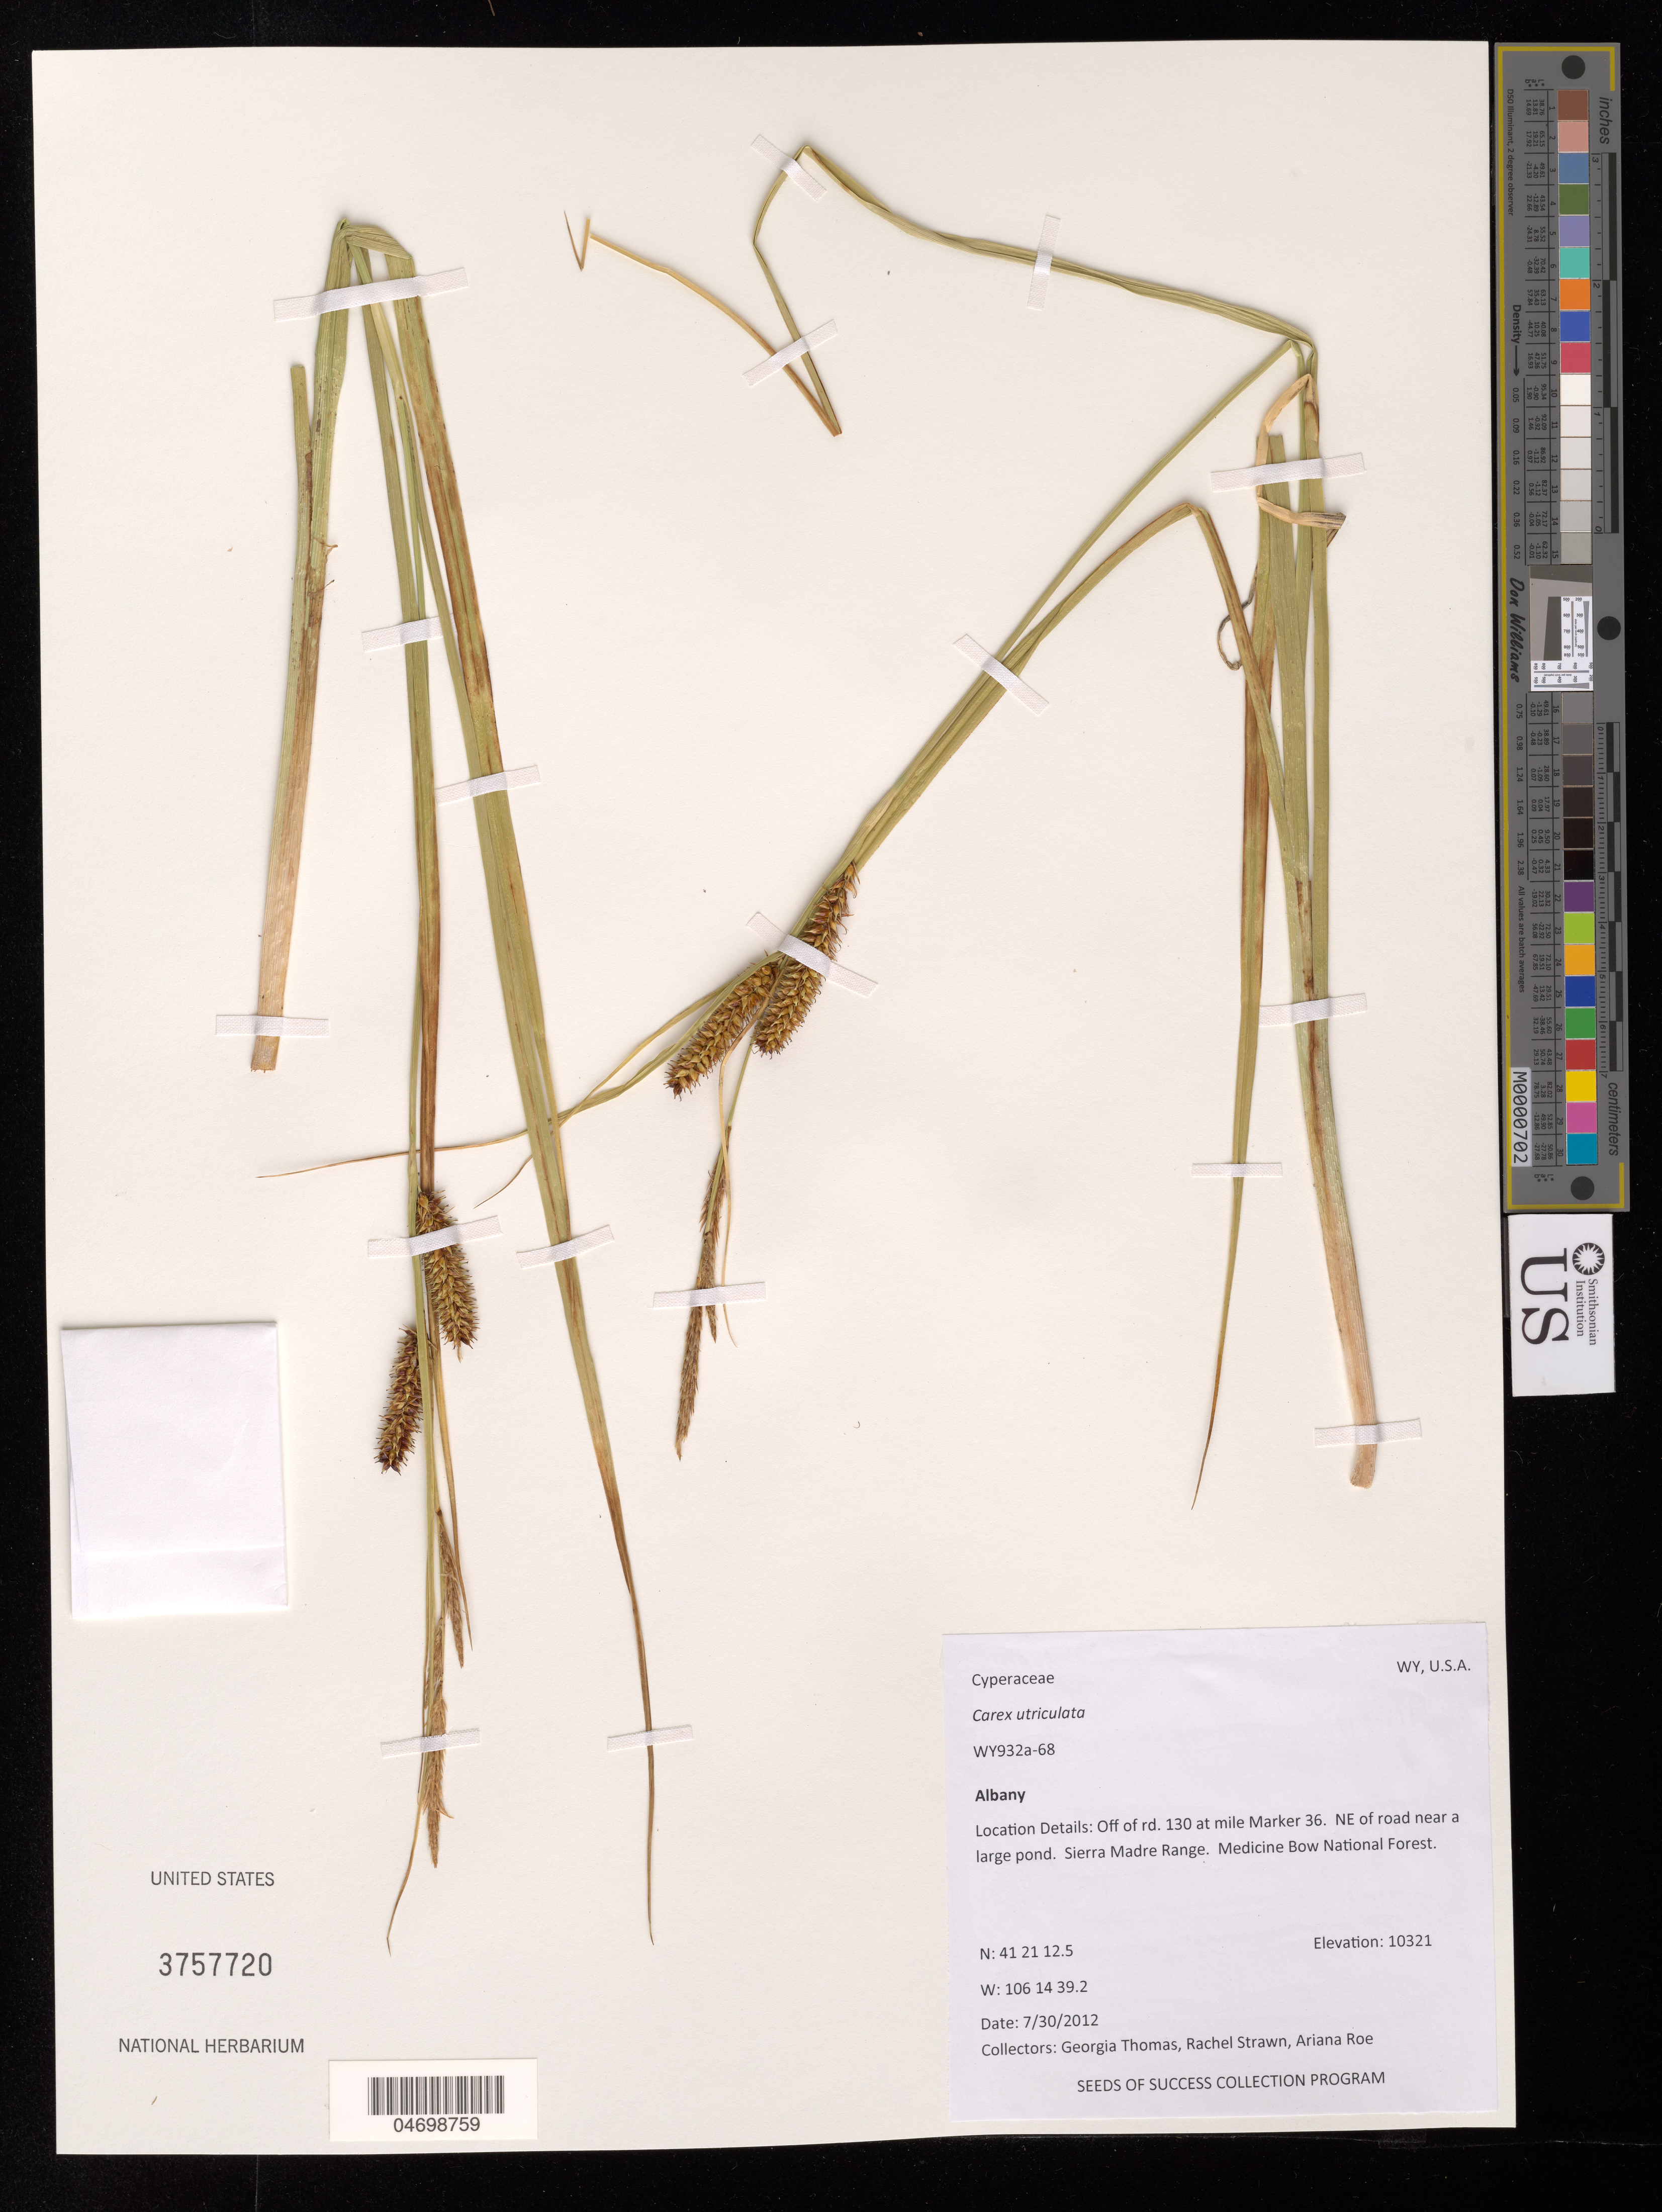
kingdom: Plantae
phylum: Tracheophyta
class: Liliopsida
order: Poales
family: Cyperaceae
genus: Carex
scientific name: Carex utriculata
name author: Boott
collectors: G. Thomas, R. Strawn & A. Roe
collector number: WY932A-68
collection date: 2012-07-30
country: United States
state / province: Wyoming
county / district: Albany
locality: Medicine Bow National Forest. Sierra Madre Range, Off of Rd 130 at mile Marker 36. NE of road near a large pond.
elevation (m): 3146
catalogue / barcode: US 3757720